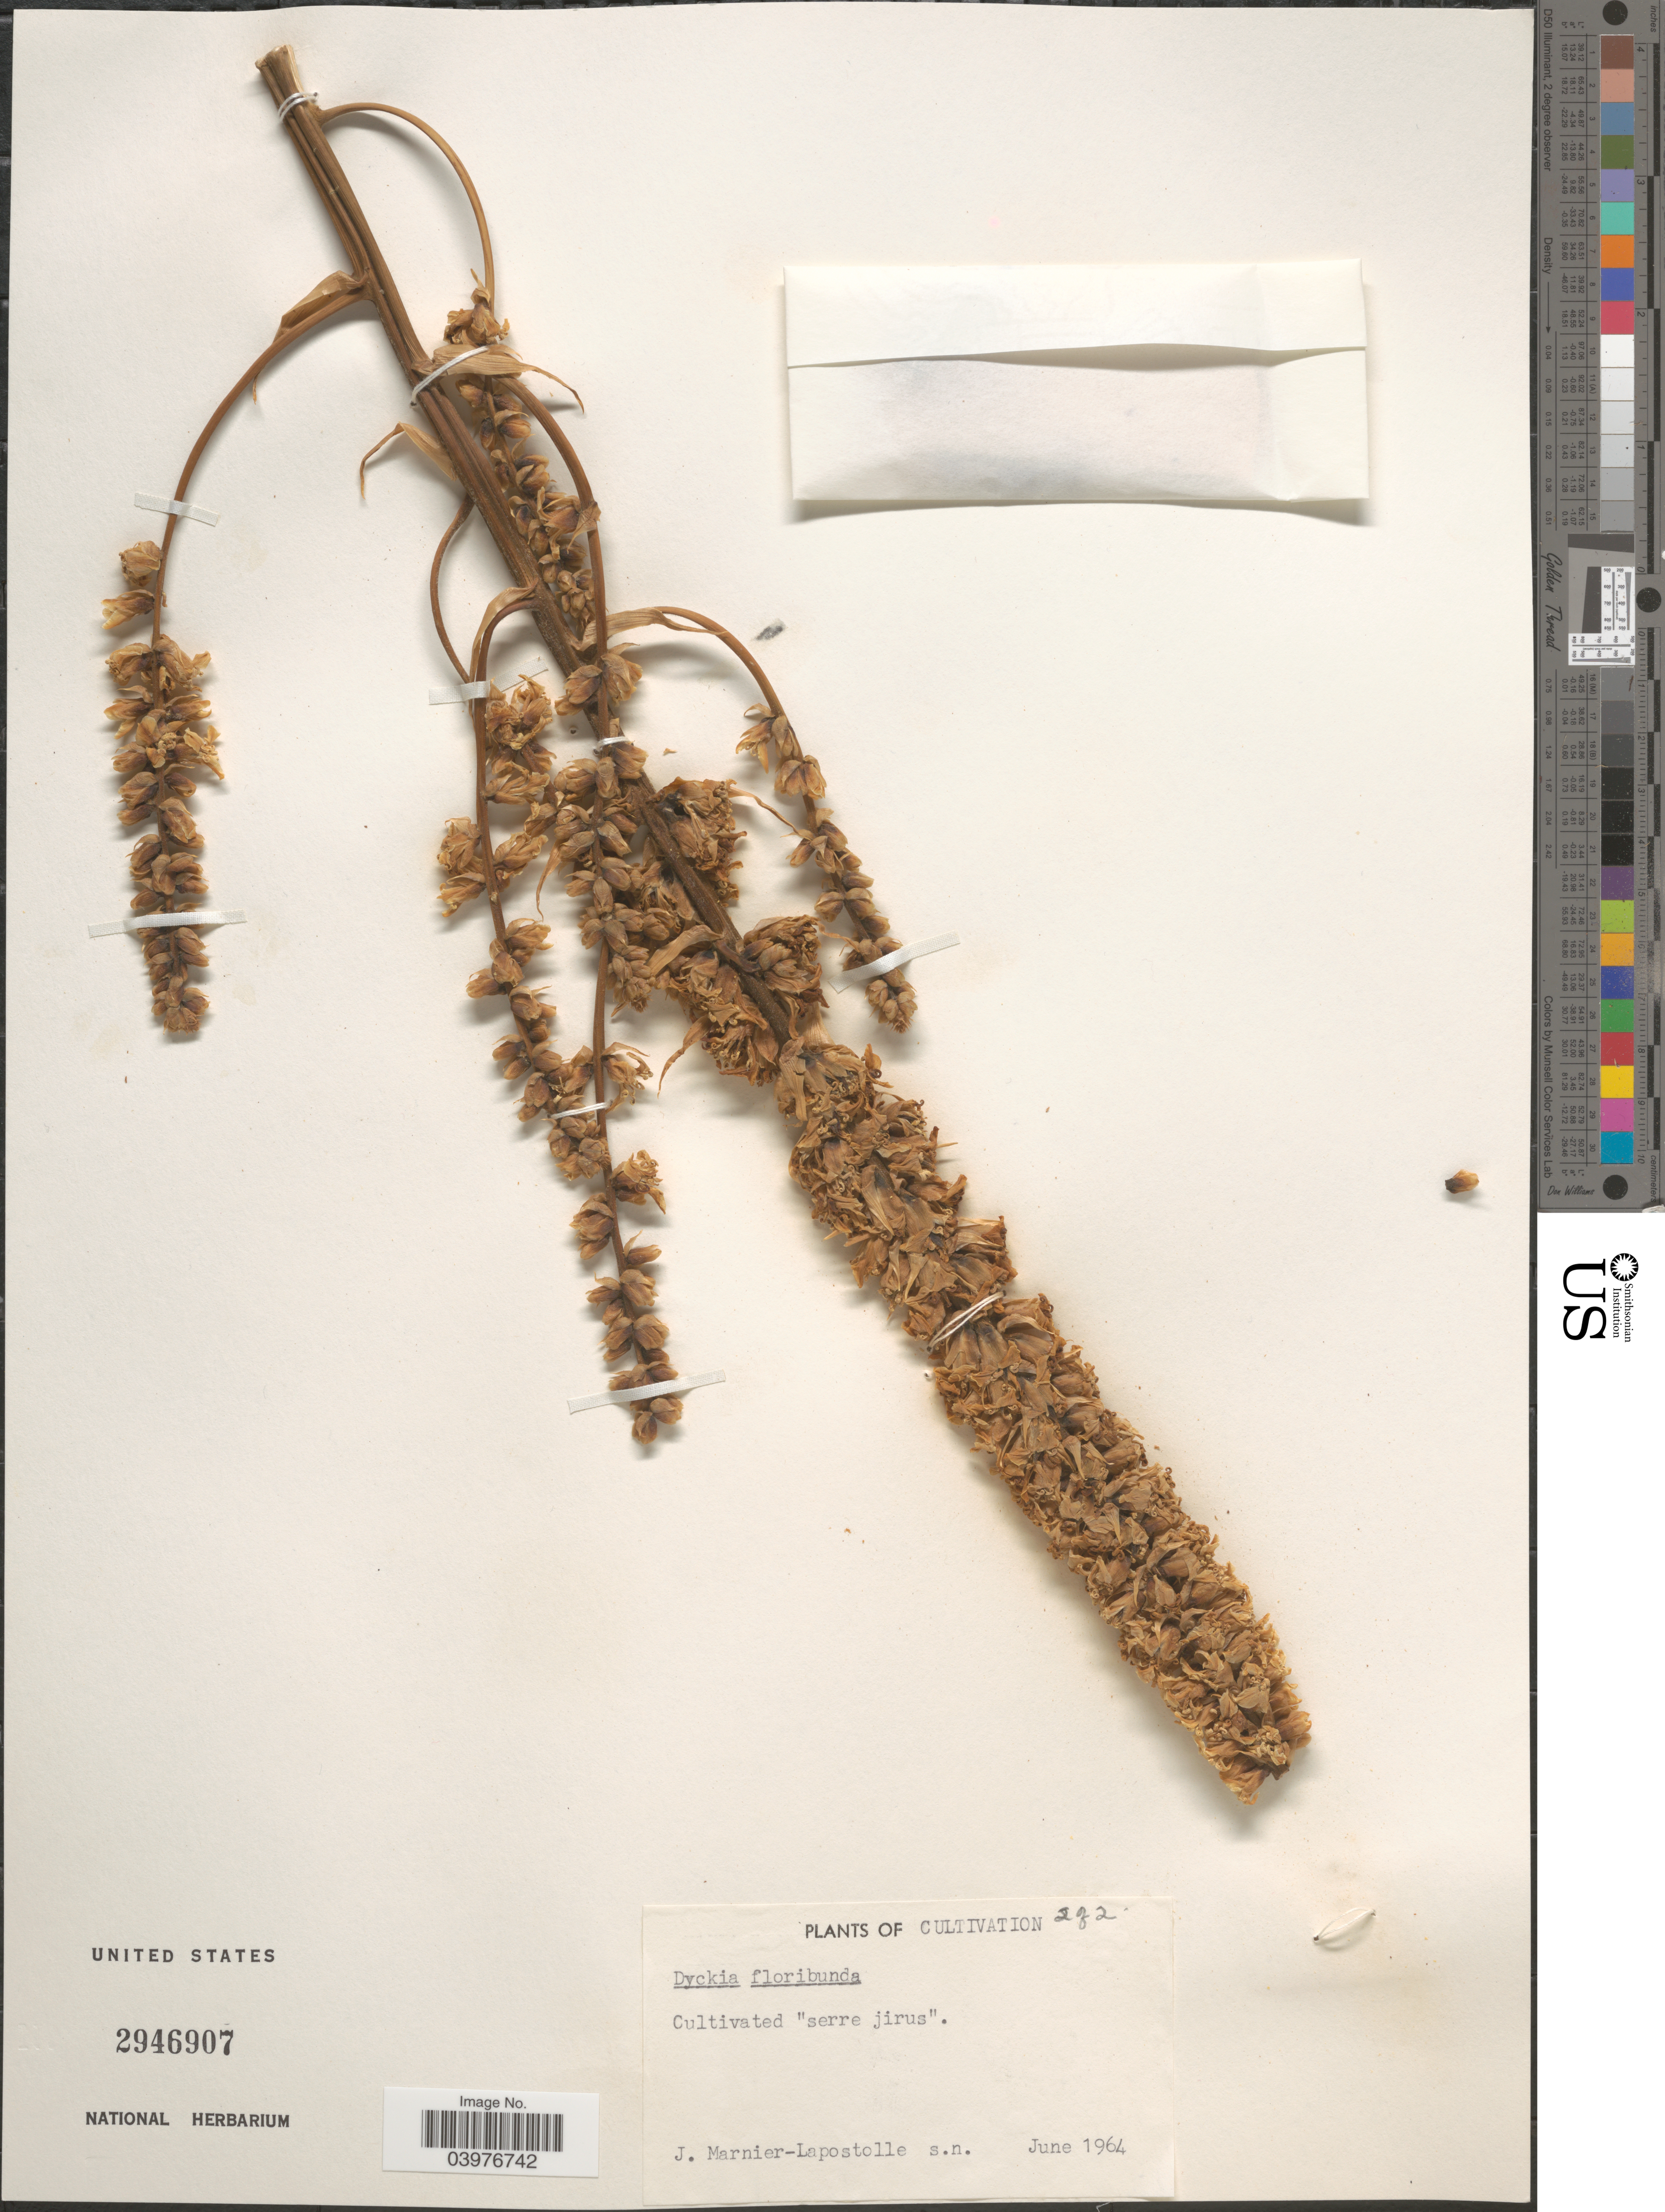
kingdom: Plantae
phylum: Tracheophyta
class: Liliopsida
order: Poales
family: Bromeliaceae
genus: Dyckia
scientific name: Dyckia floribunda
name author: Griseb.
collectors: J. Marnier-Lapostolle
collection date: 1964-06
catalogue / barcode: US 2946907